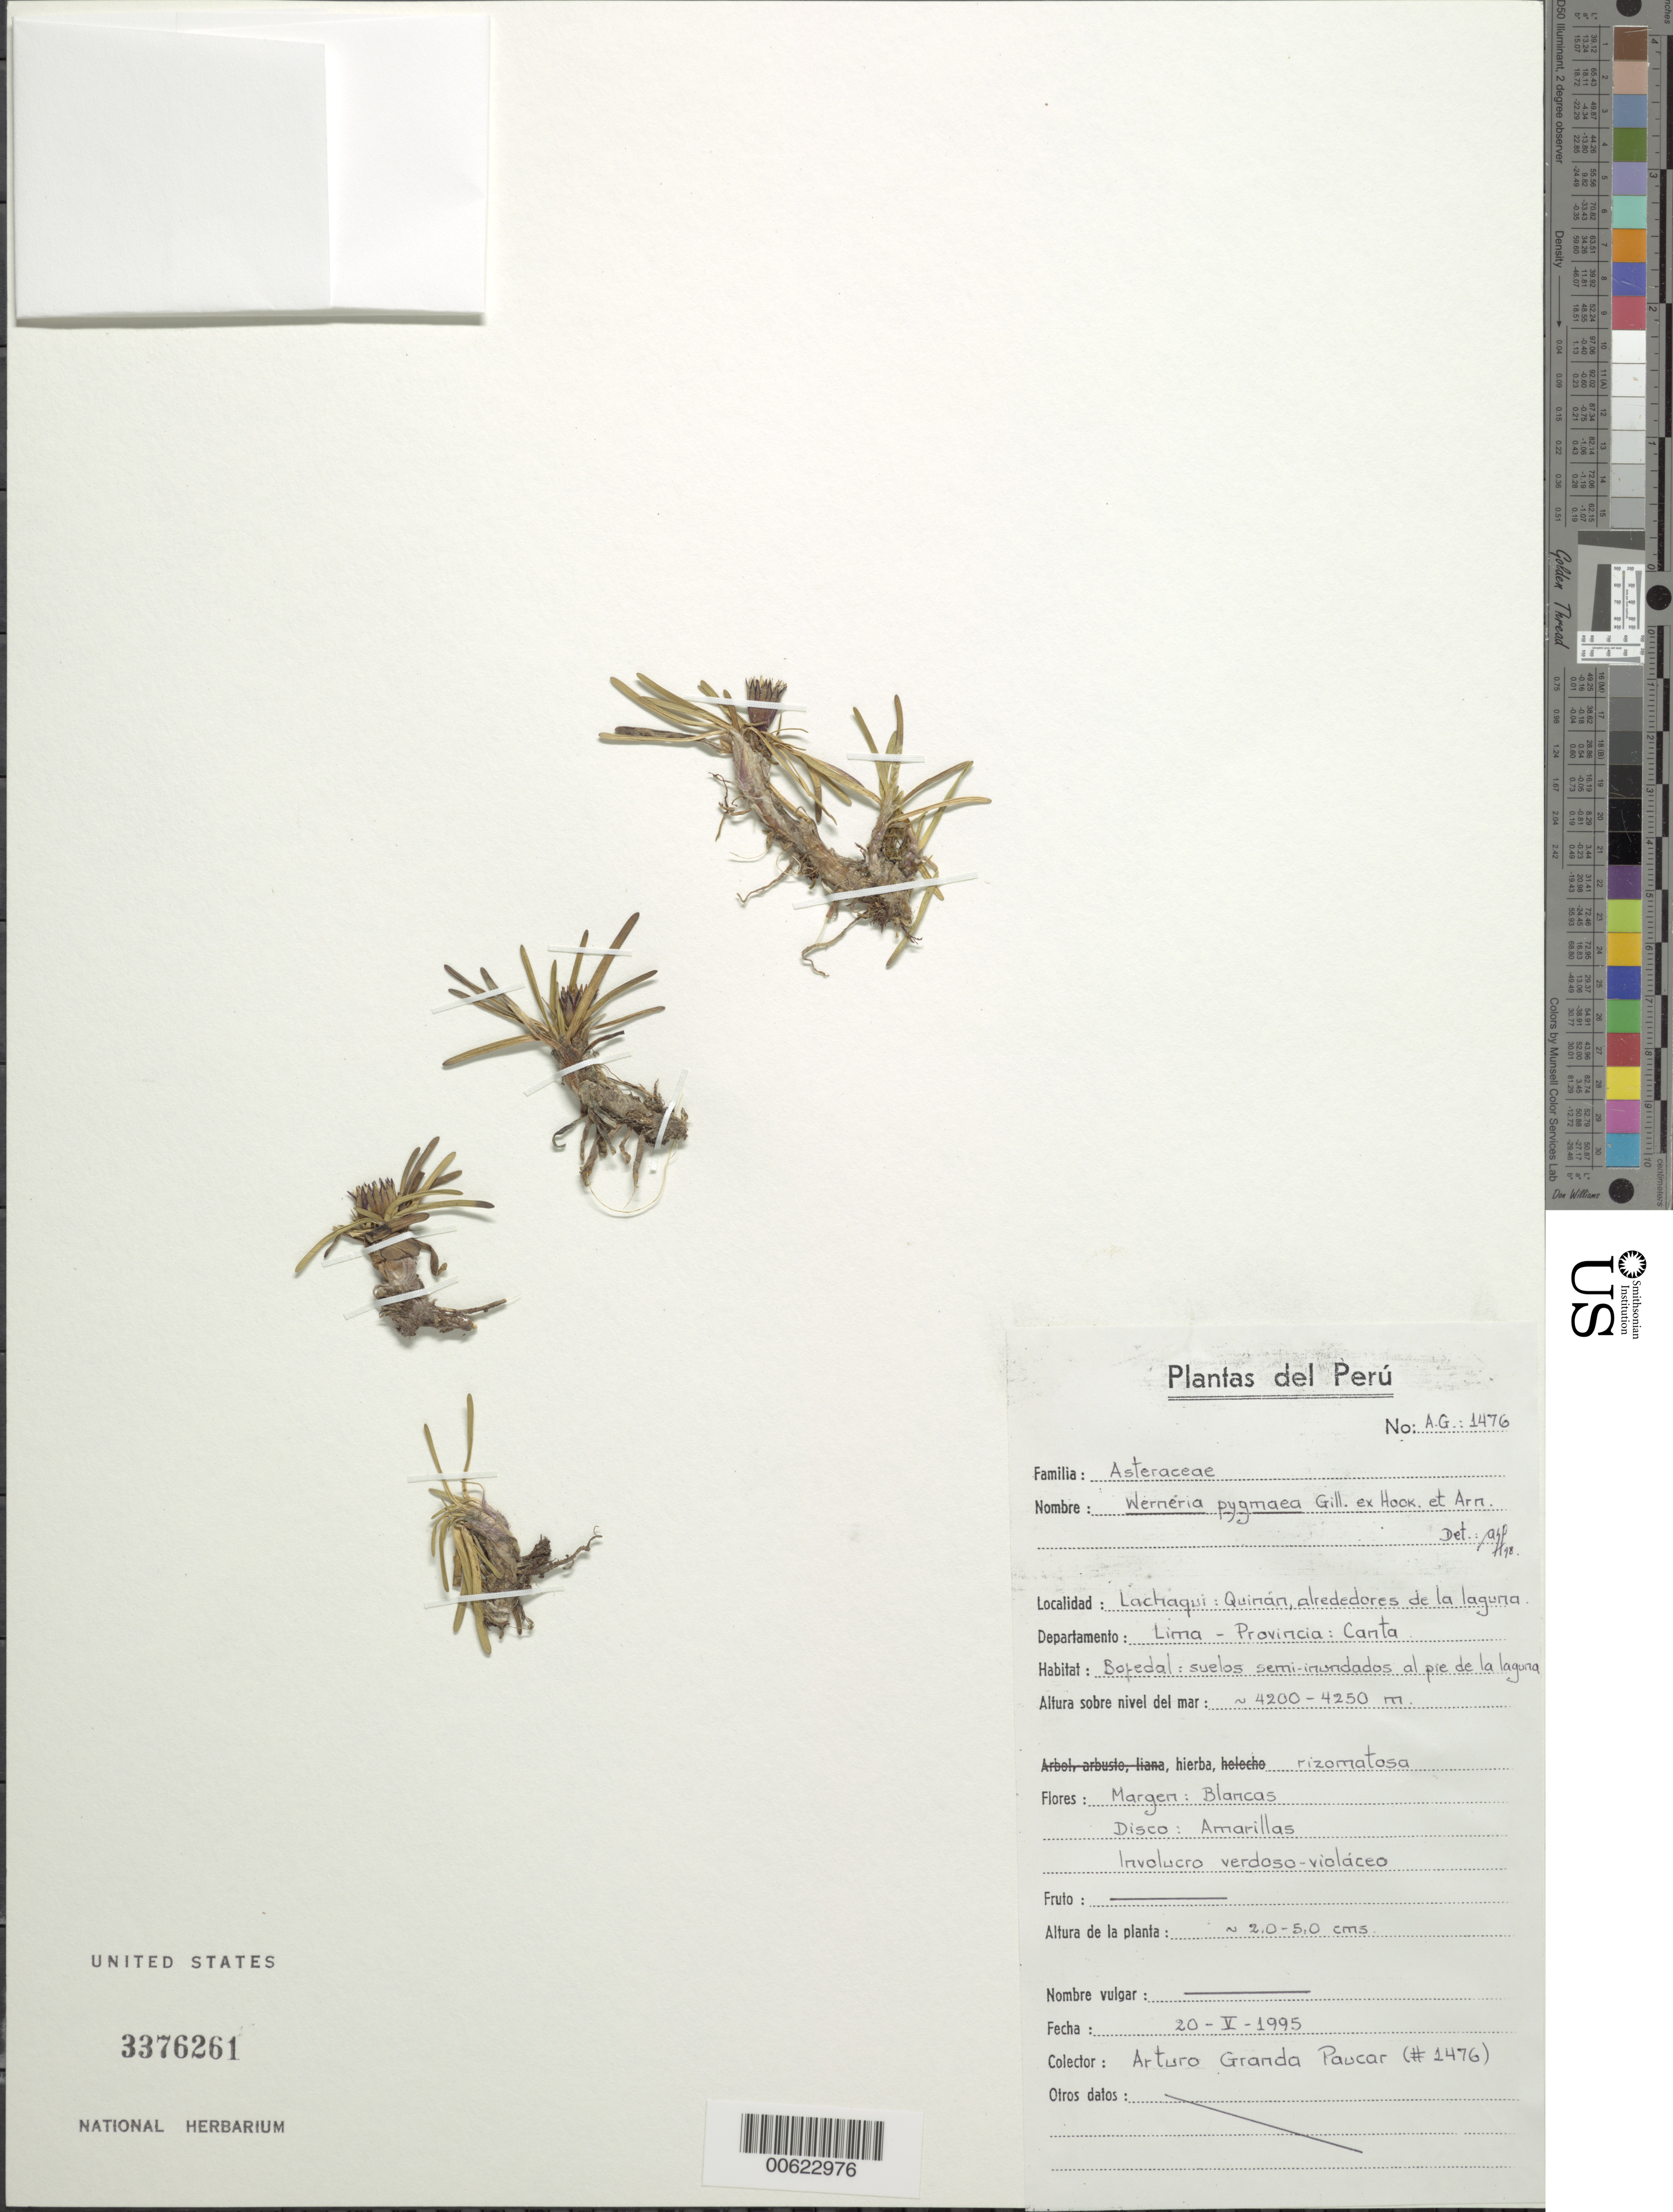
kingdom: Plantae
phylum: Tracheophyta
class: Magnoliopsida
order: Asterales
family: Asteraceae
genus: Werneria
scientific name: Werneria pygmaea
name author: Gillies ex Hook. & Arn.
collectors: A. Granda Paucar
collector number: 1476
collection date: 1995-05-20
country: Peru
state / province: Lima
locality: Prov. Canta, Lachaqui: Quinan, alrededores de la laguna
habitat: bofedal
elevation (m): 4200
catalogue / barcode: US 3376261